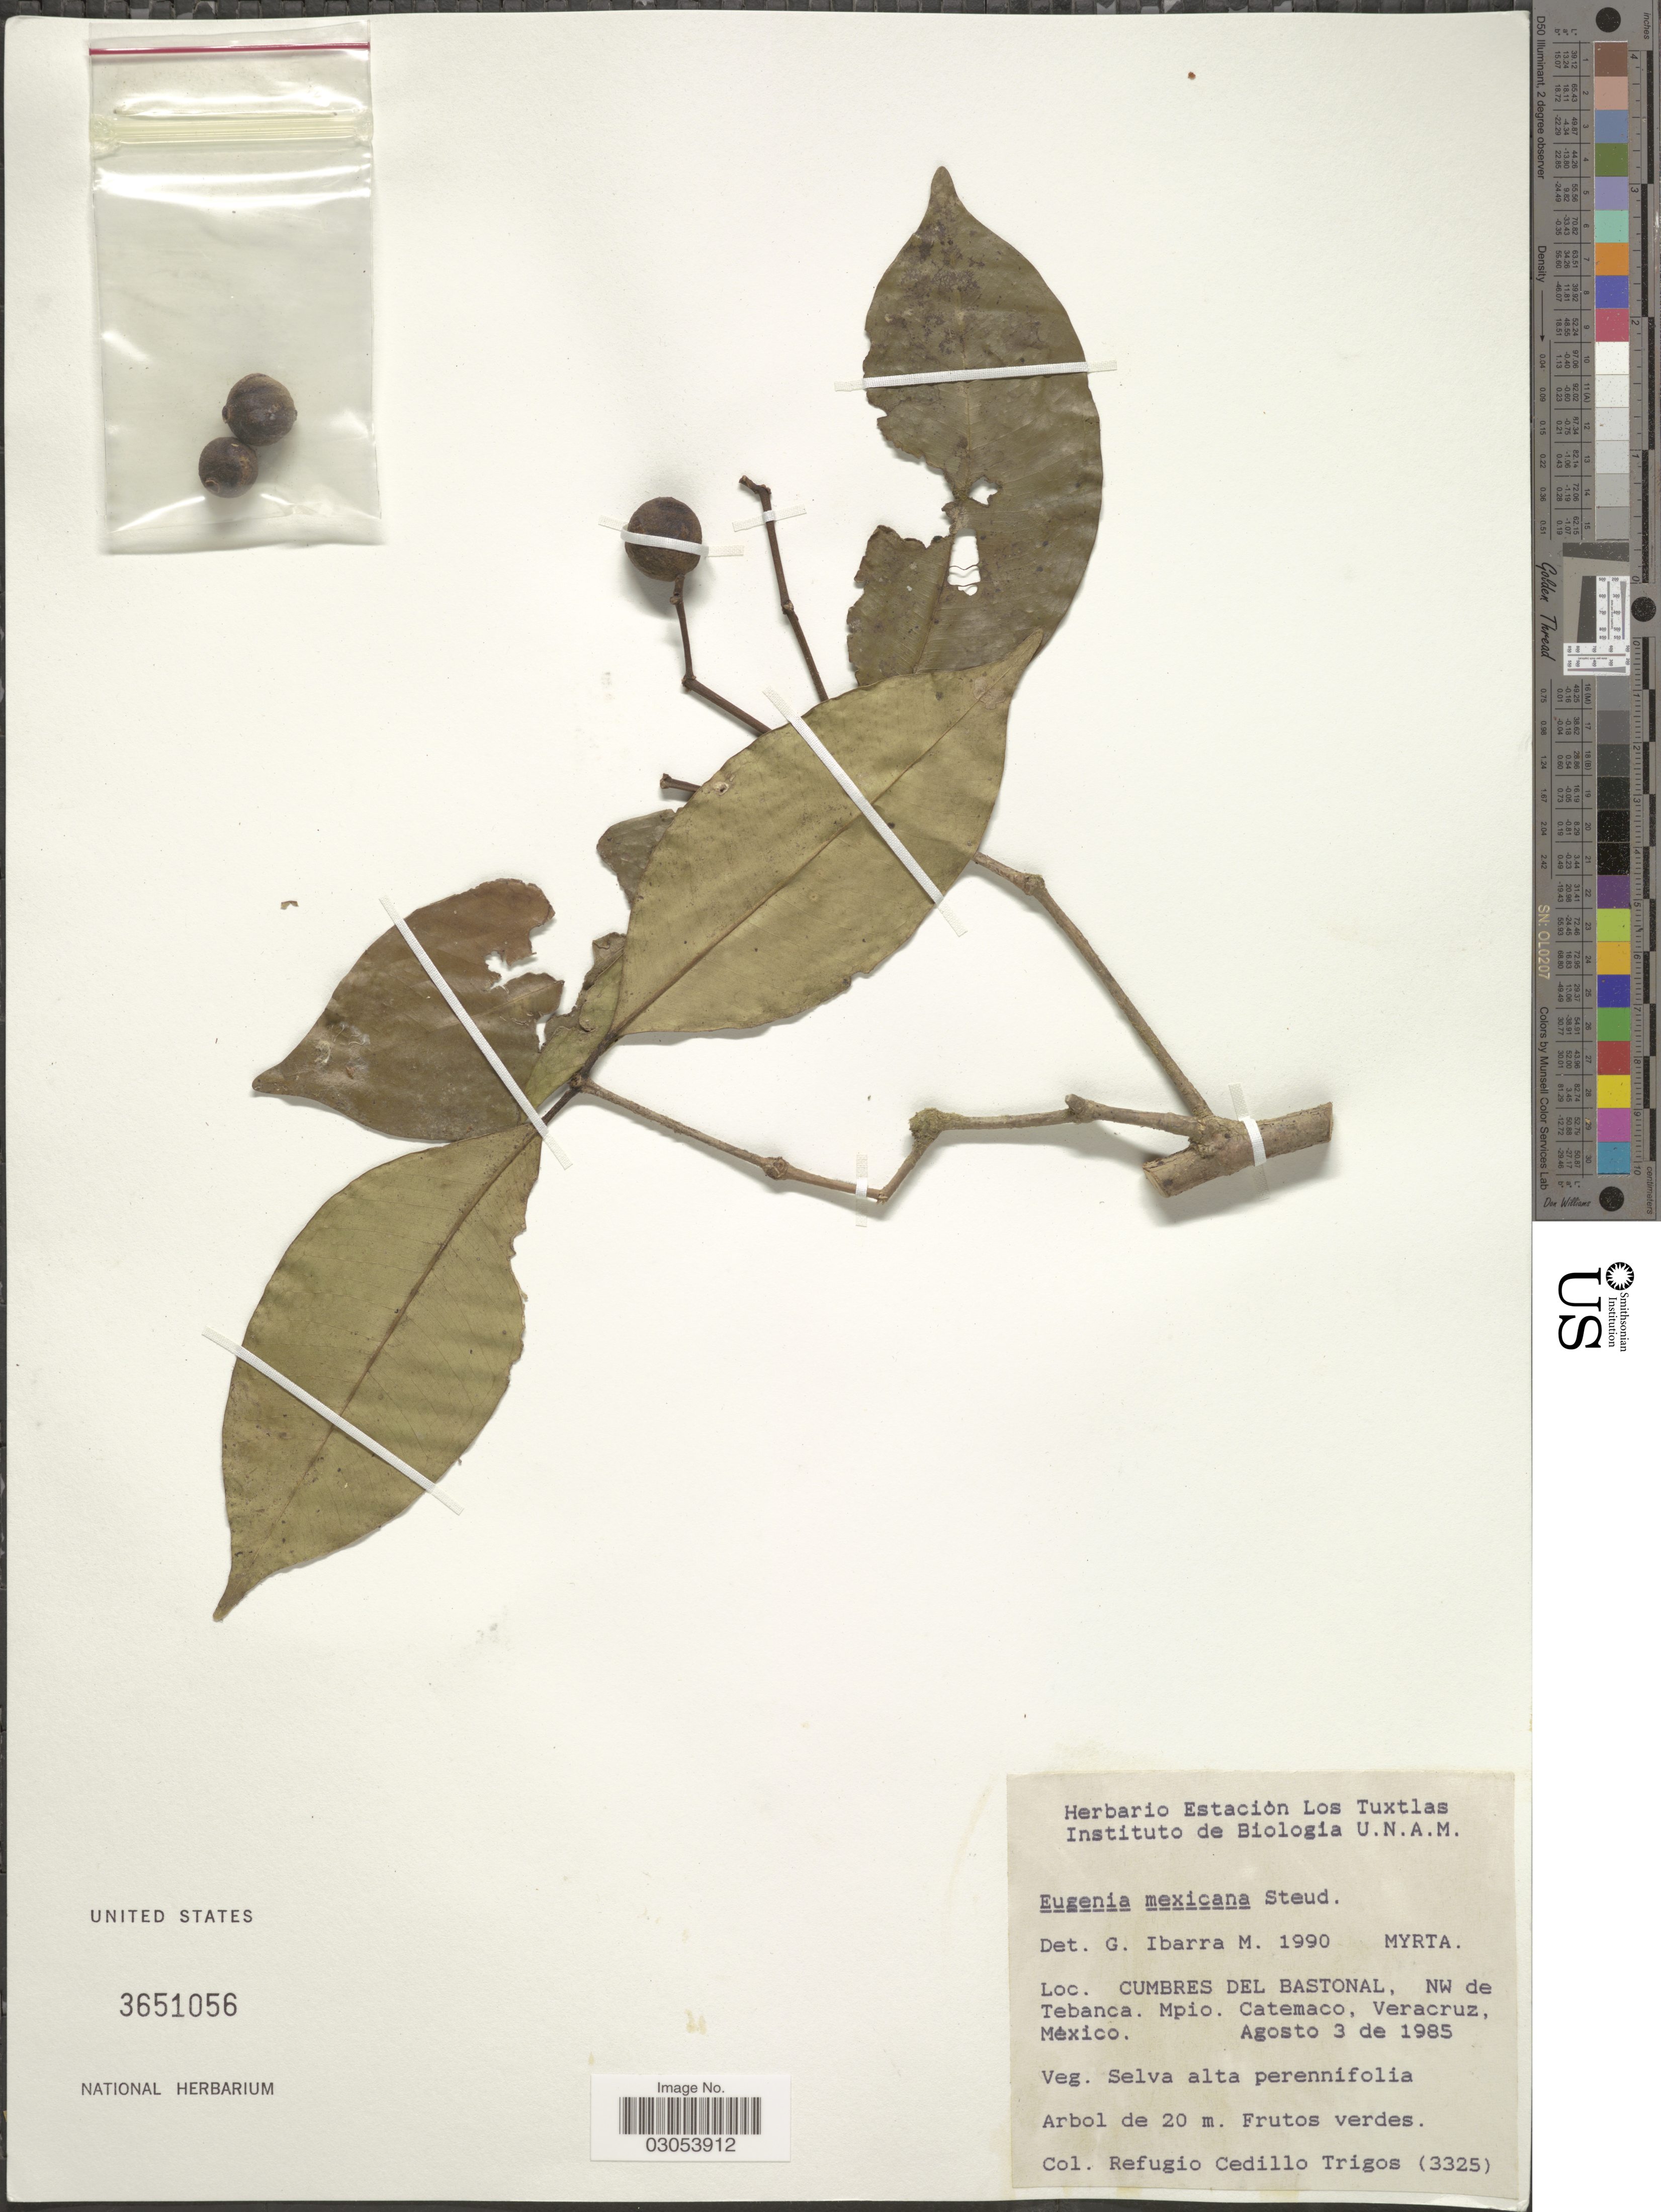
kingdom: Plantae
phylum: Tracheophyta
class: Magnoliopsida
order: Myrtales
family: Myrtaceae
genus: Eugenia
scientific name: Eugenia mexicana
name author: Steud.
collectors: R. CedilloT.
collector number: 3325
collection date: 1985-08-03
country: Mexico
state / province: Veracruz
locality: Cumbres del Bastonal, NW de Tebanca. Mpio. Catemaco, Veracruz.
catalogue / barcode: US 3651056